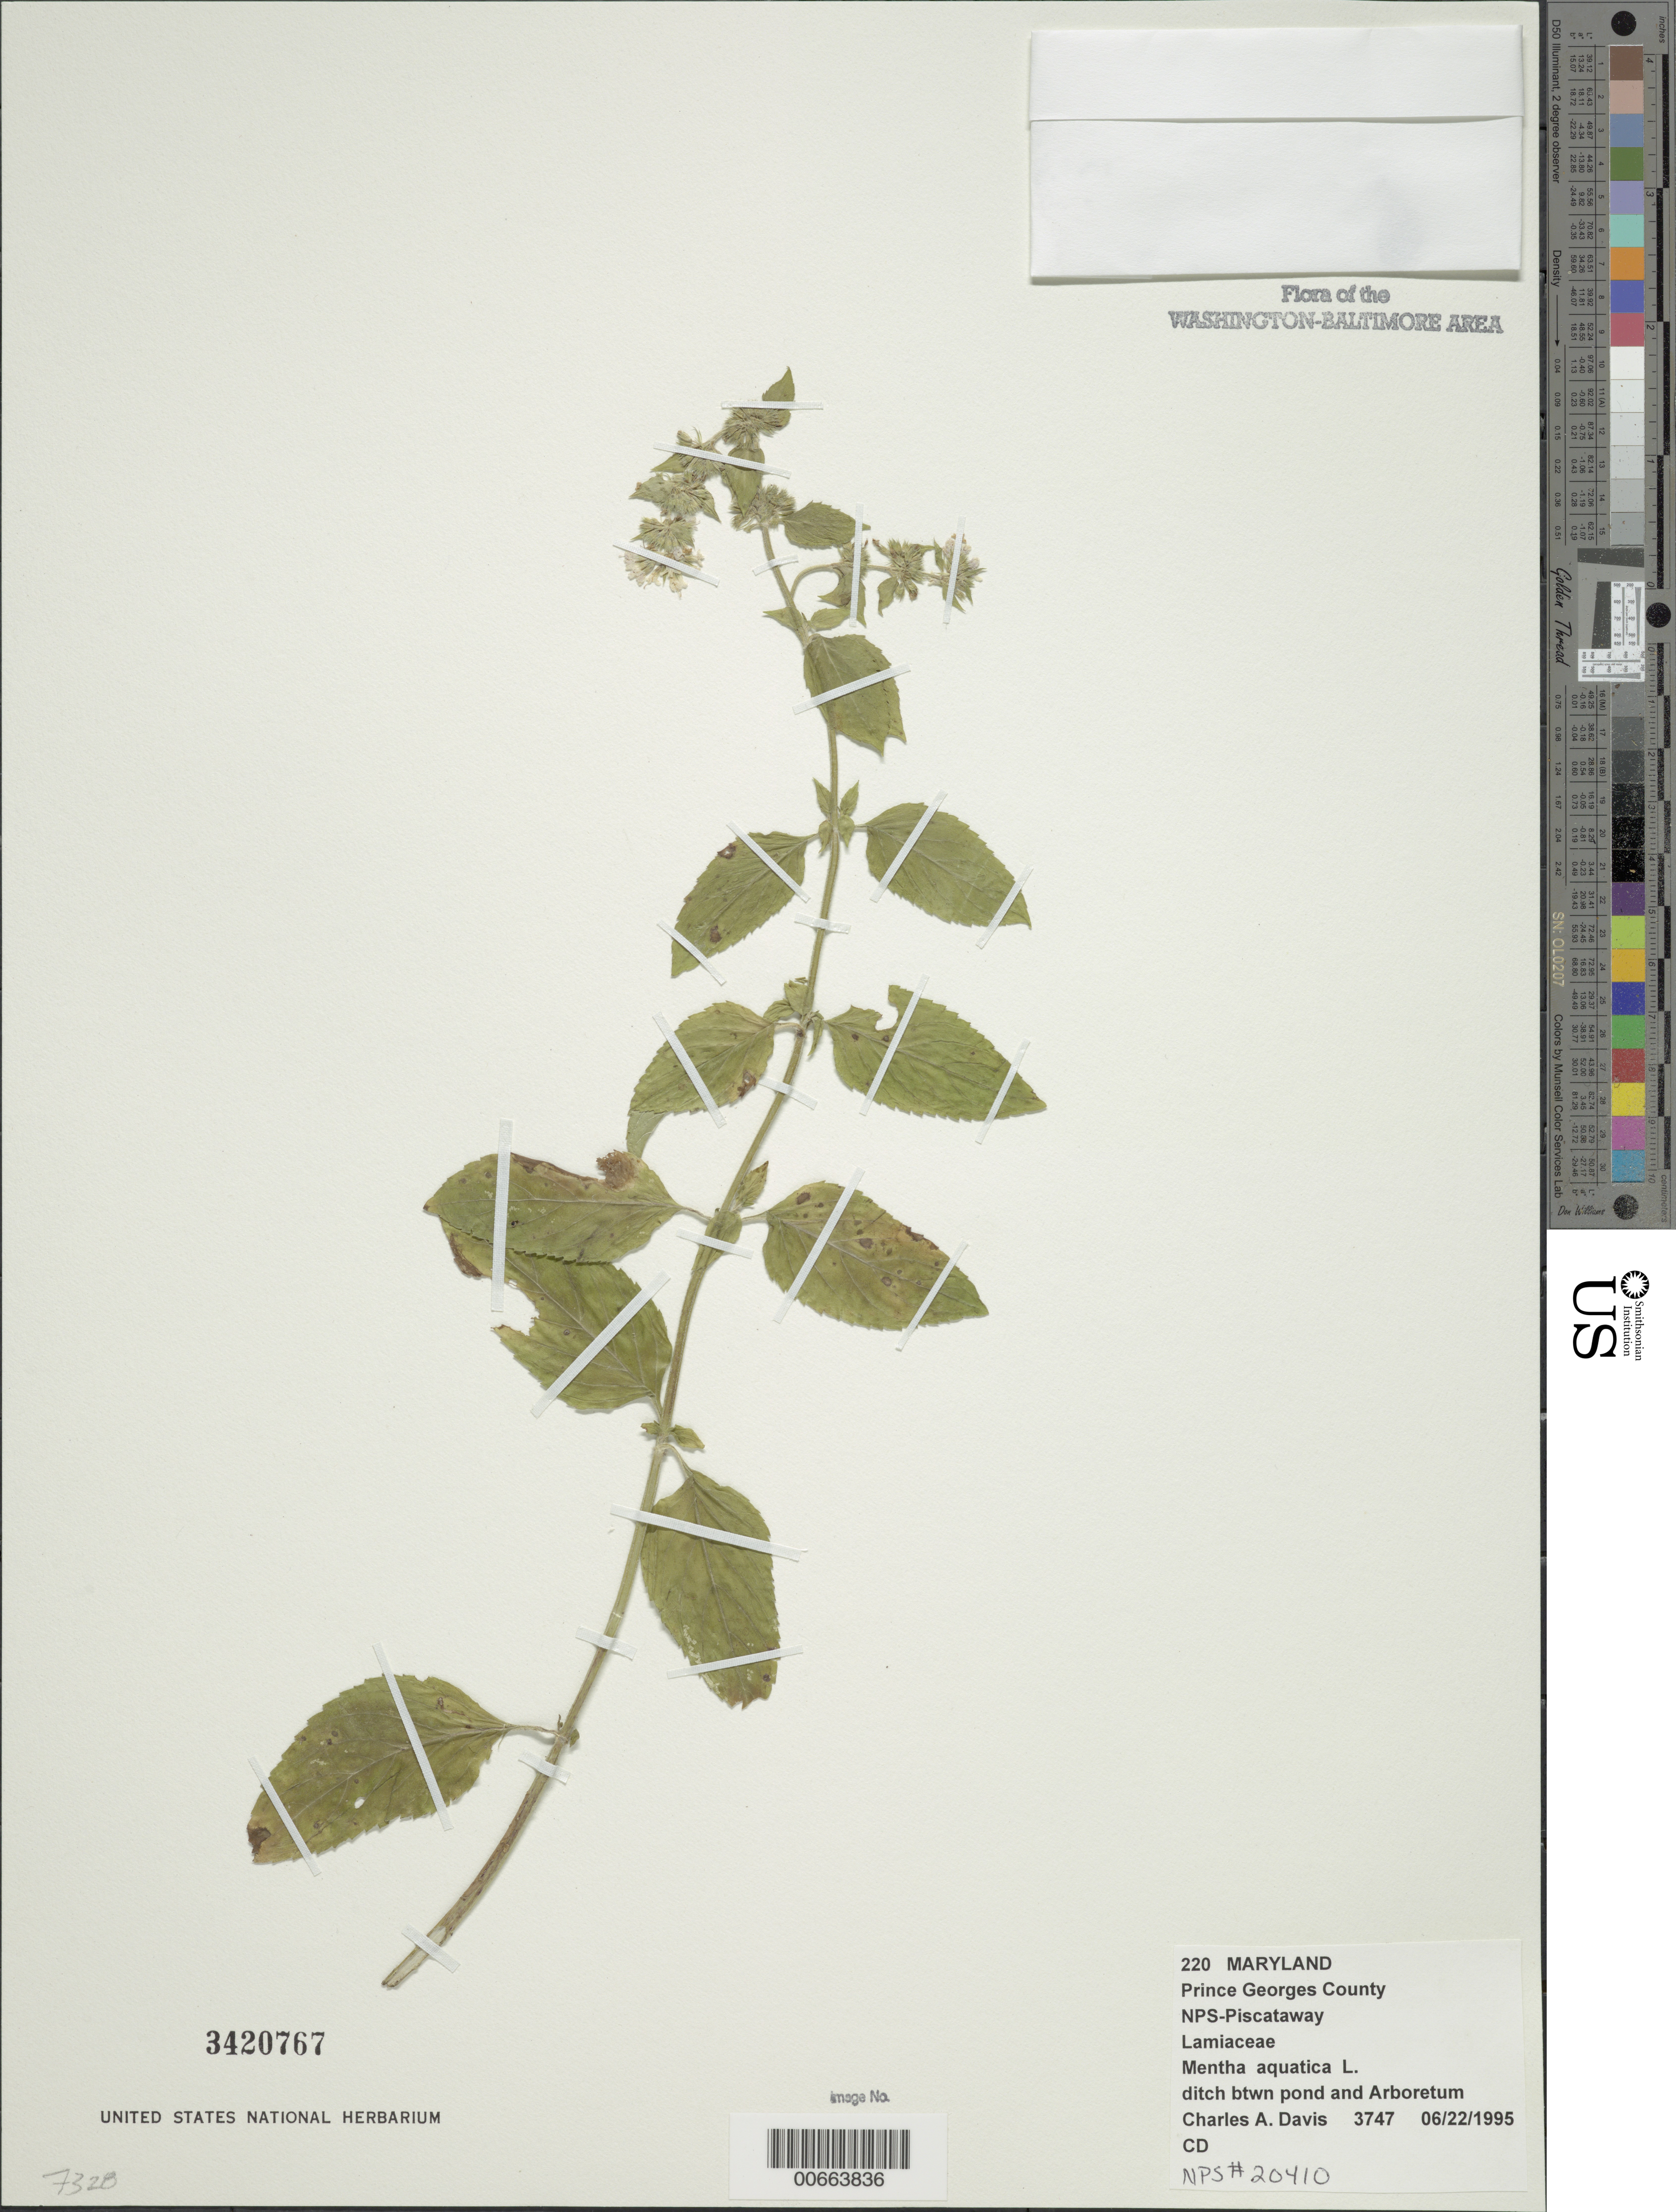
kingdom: Plantae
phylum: Tracheophyta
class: Magnoliopsida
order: Lamiales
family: Lamiaceae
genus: Mentha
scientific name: Mentha aquatica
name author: L.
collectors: C. Davis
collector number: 3747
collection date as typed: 22 Jun 1995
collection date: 1995-06-22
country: United States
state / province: Maryland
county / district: Prince George's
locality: Piscataway Park, ditch between pond and Arboretum.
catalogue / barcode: US 3420767